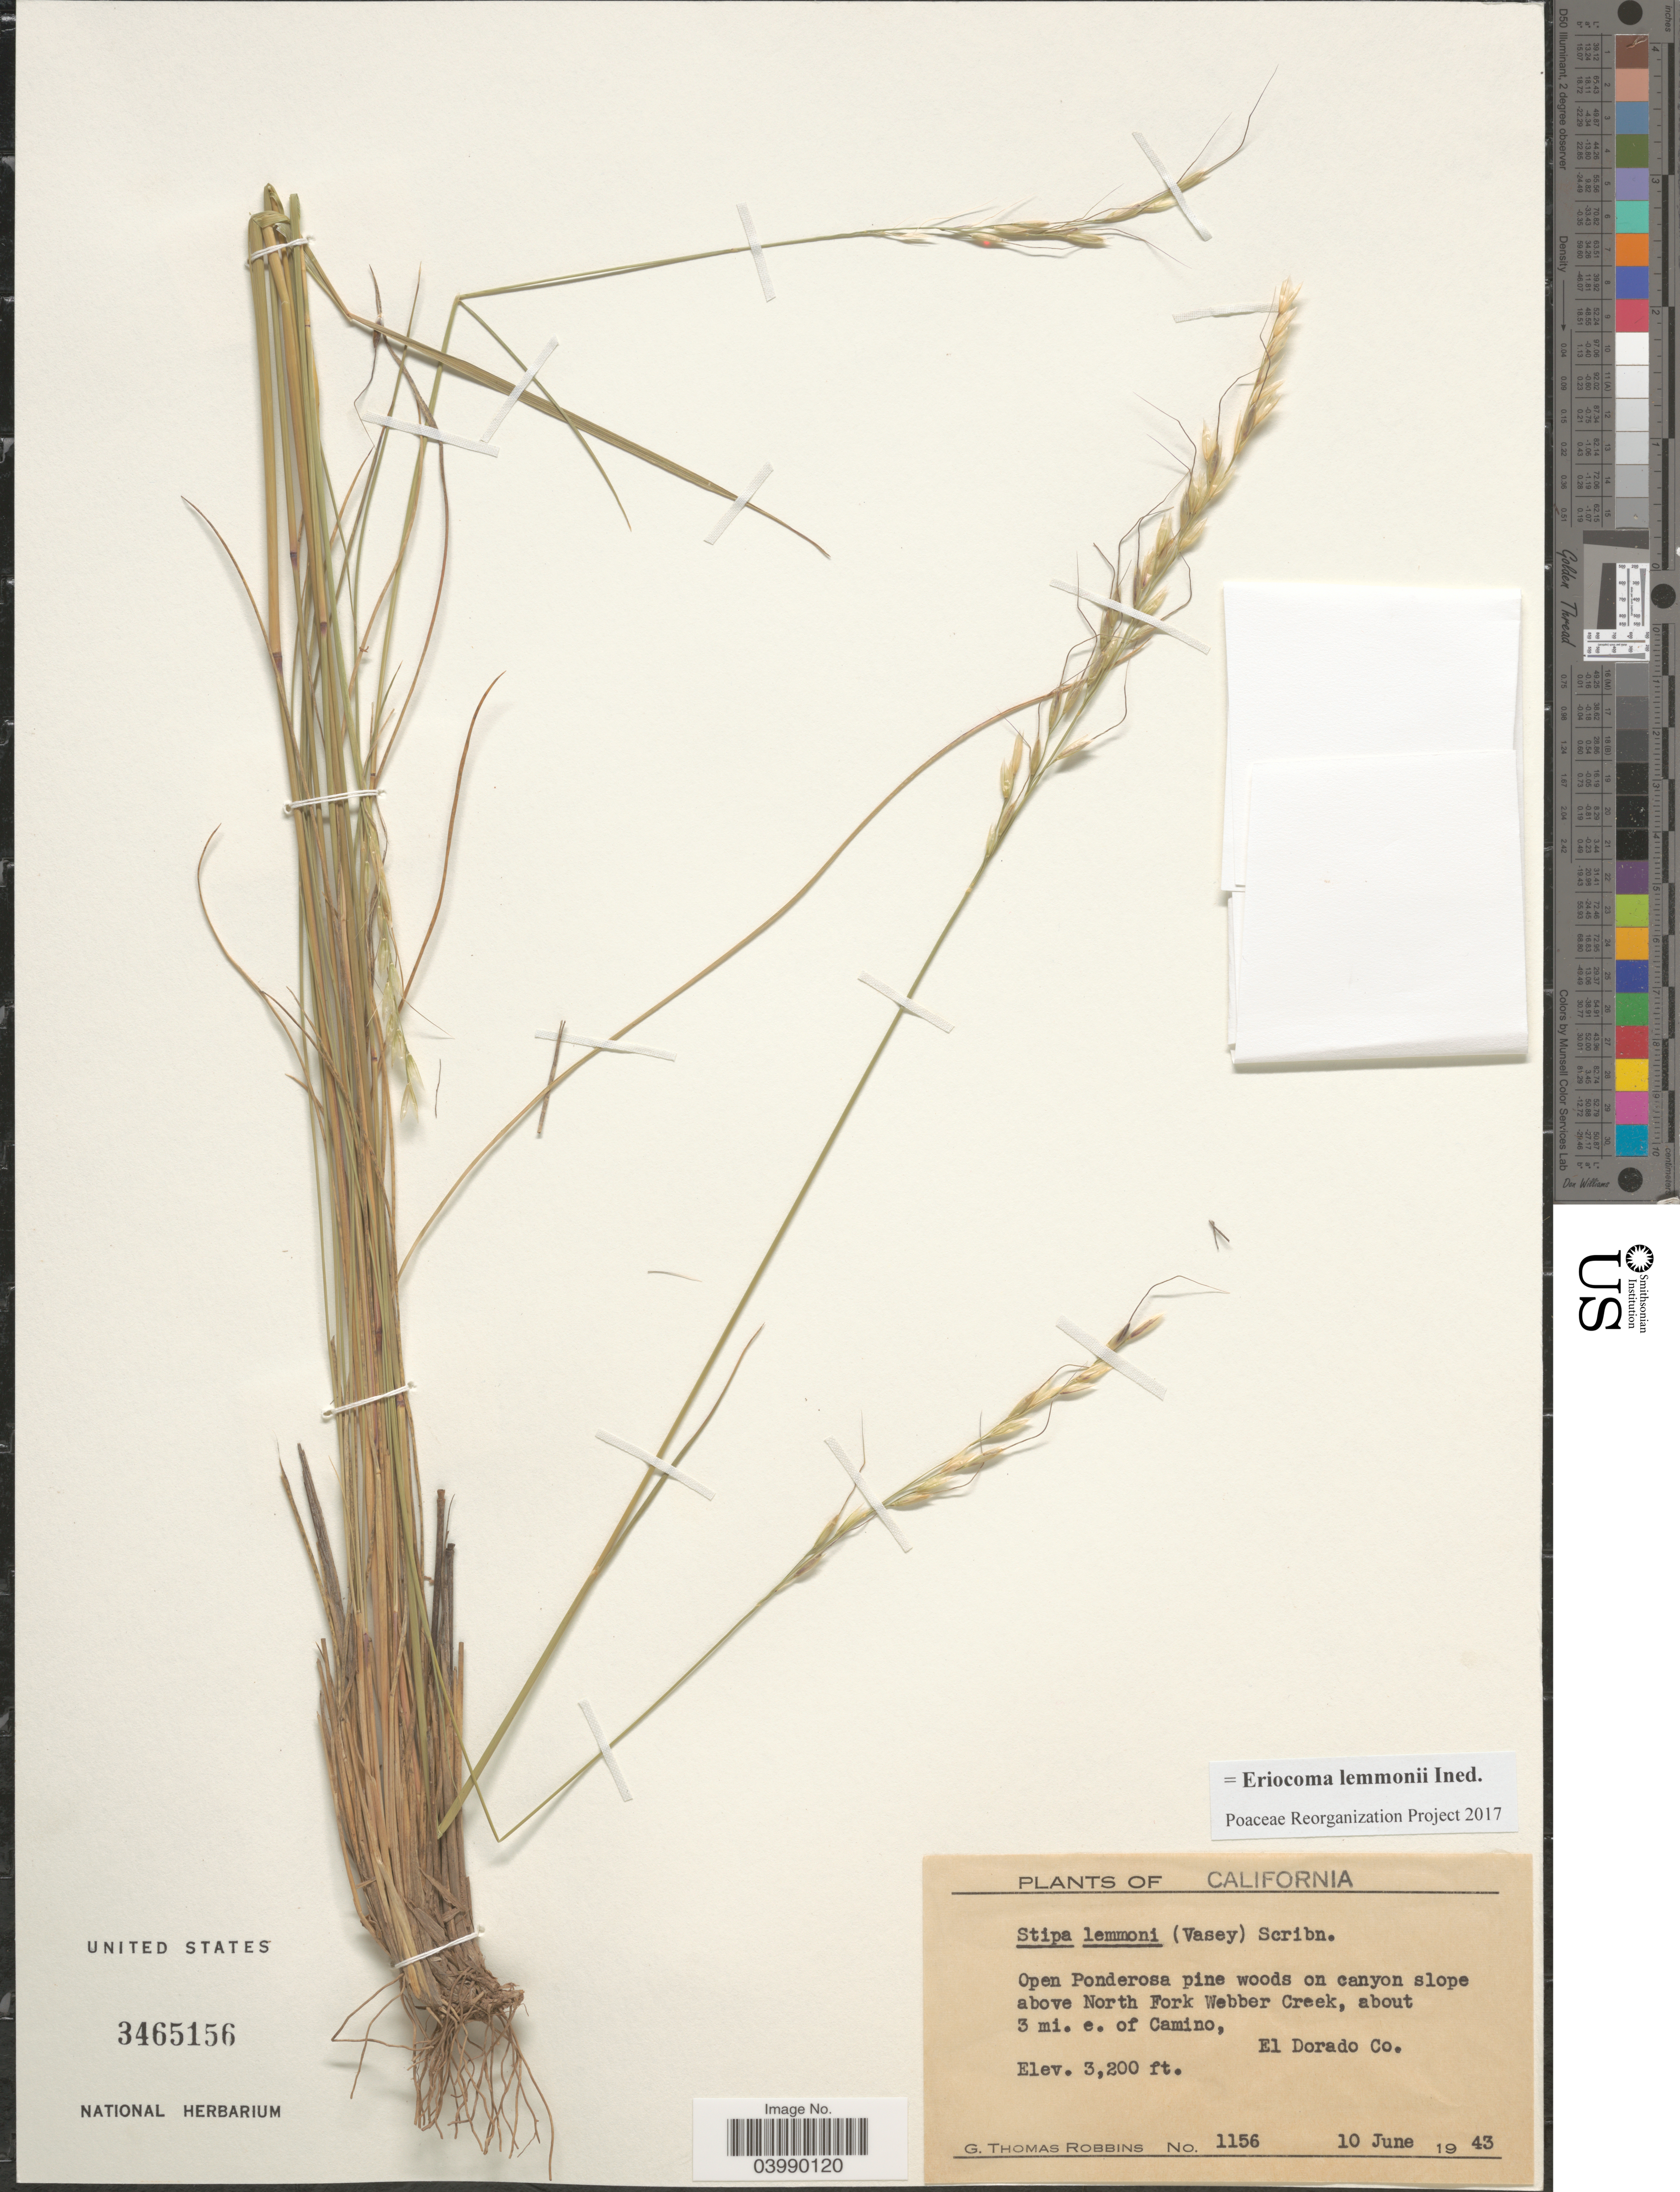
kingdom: Plantae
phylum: Tracheophyta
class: Liliopsida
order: Poales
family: Poaceae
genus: Eriocoma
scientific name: Eriocoma lemmonii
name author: (Vasey) Romasch.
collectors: G. T. Robbins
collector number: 1156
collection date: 1943-06-10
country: United States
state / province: California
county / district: El Dorado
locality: On canyon slope above North Fork Webber Creek, about 3 mi. e. of Camino, El Dorado Co.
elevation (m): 975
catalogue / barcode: US 3465156